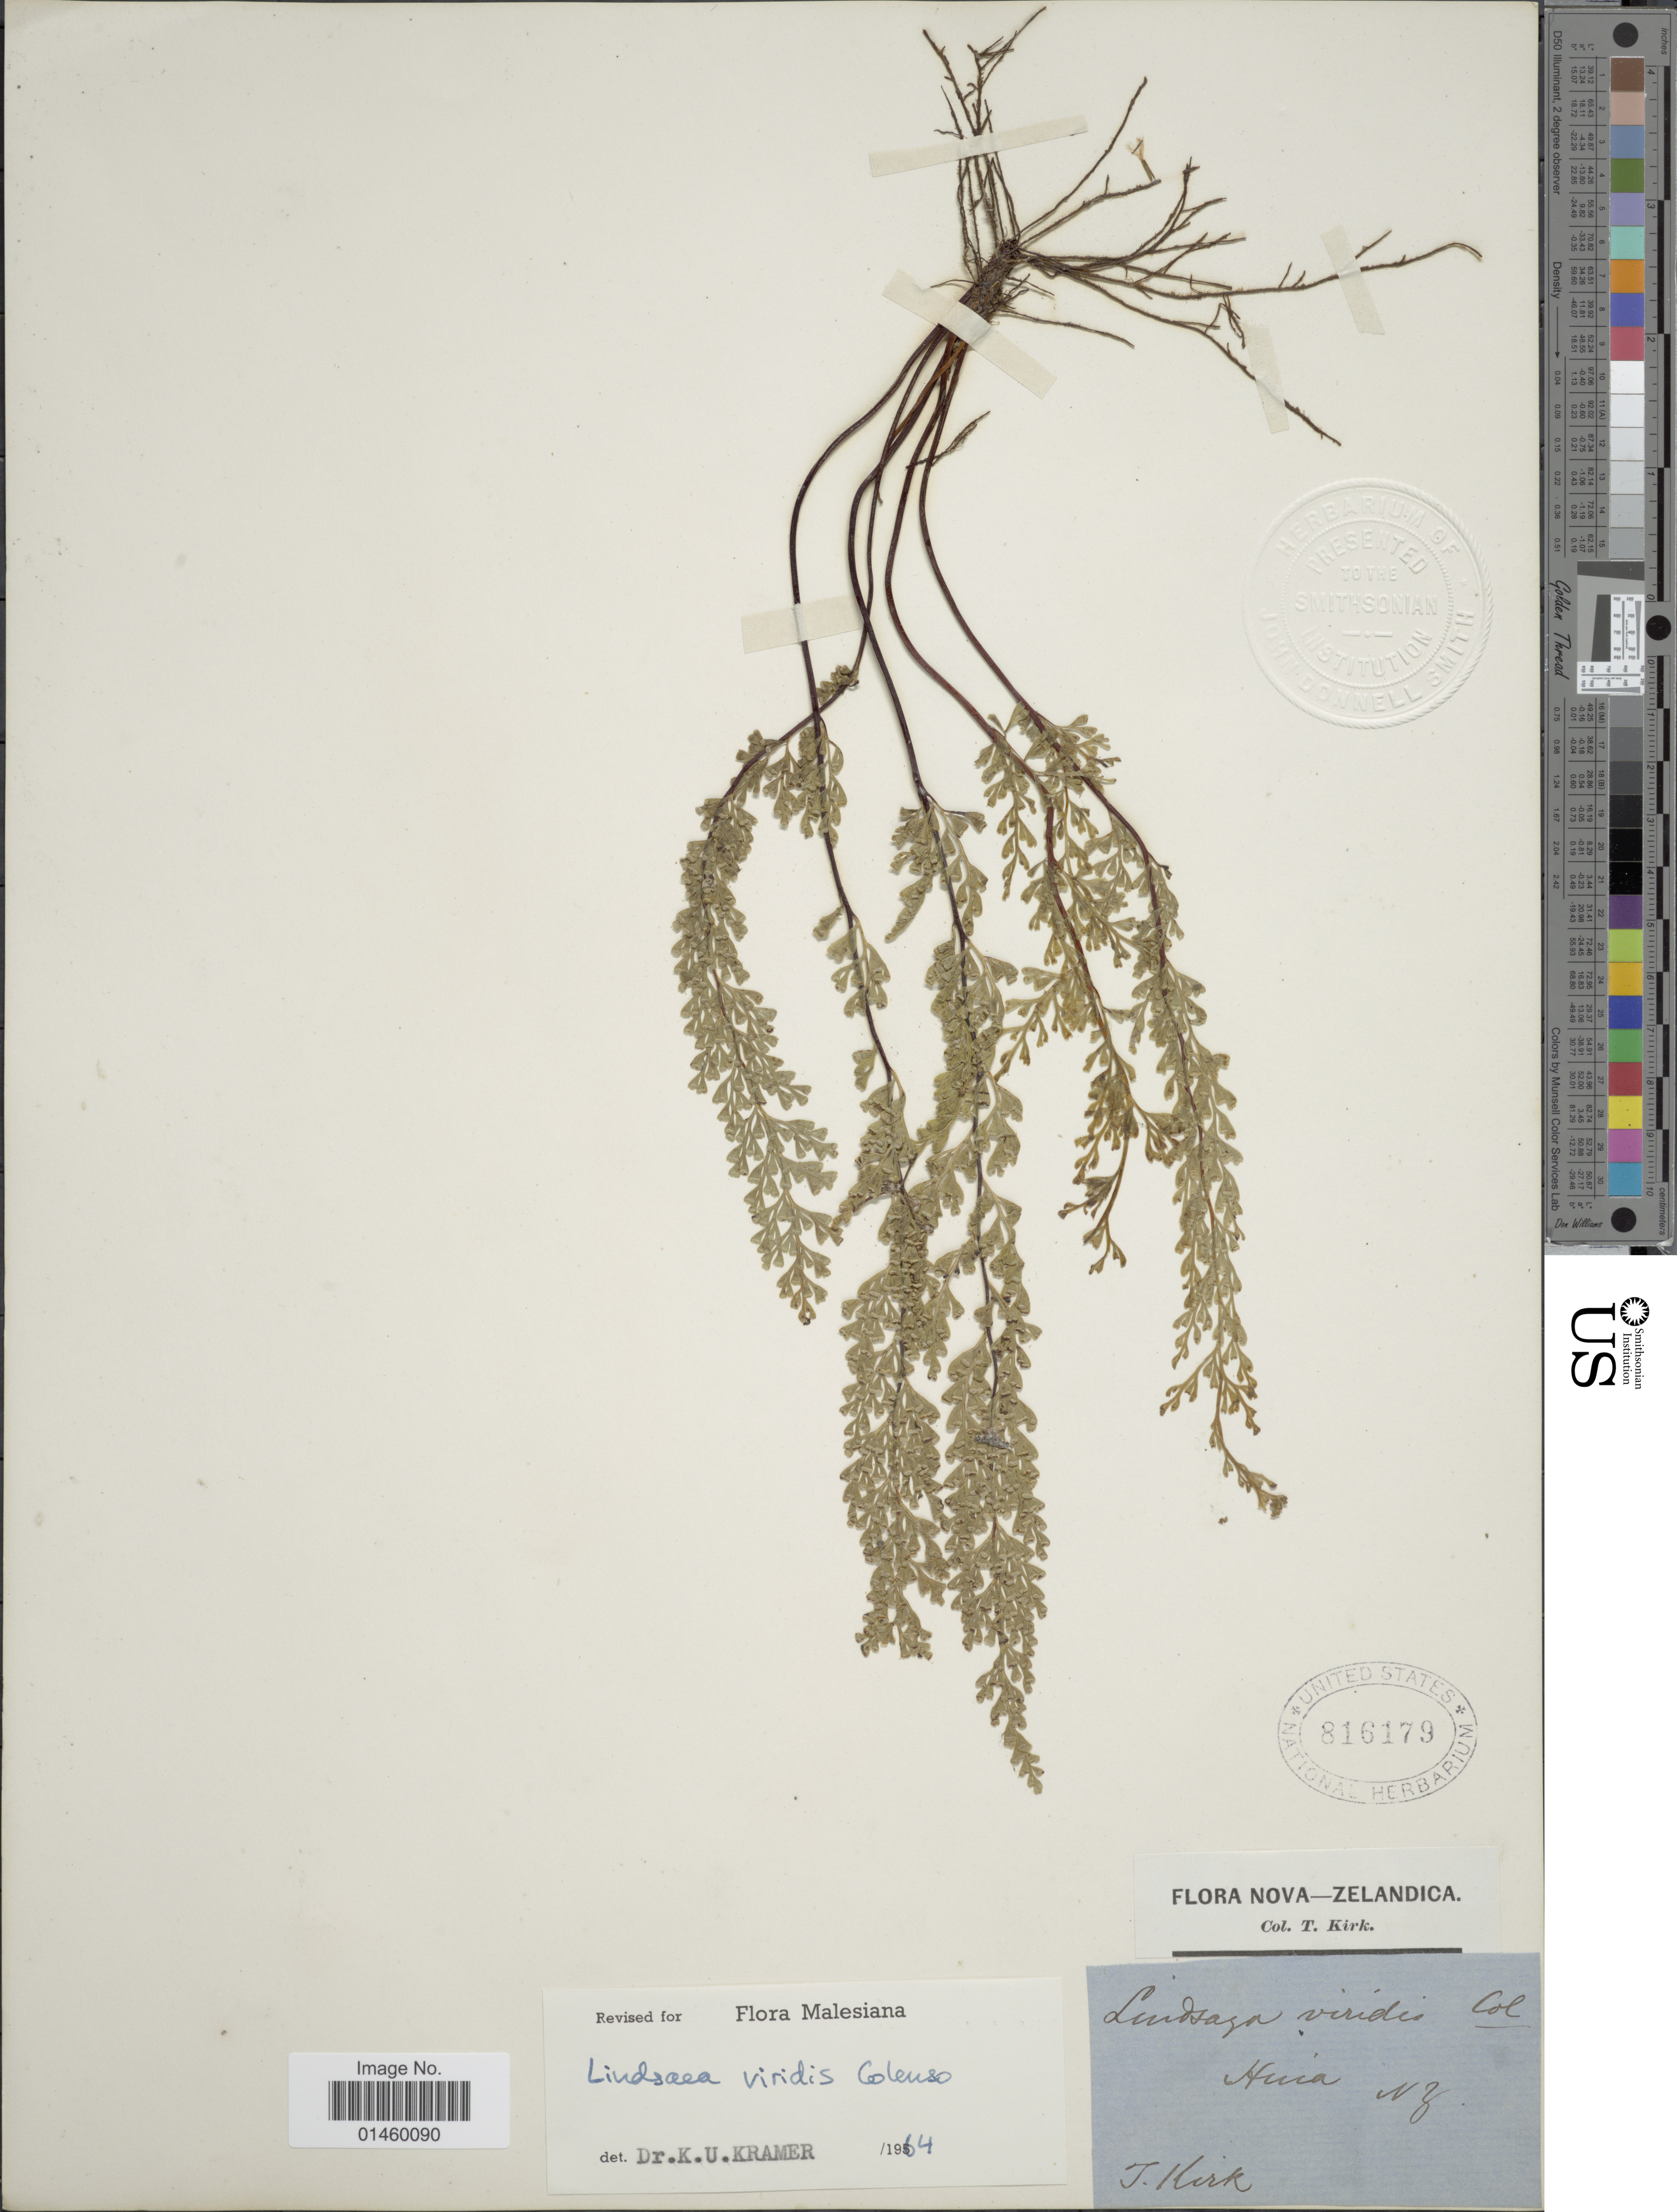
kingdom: Plantae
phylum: Tracheophyta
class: Polypodiopsida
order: Polypodiales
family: Lindsaeaceae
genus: Lindsaea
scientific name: Lindsaea viridis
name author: Copel.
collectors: T. Kirk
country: New Zealand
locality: Nova-Zelandica. Huia.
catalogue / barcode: US 816179